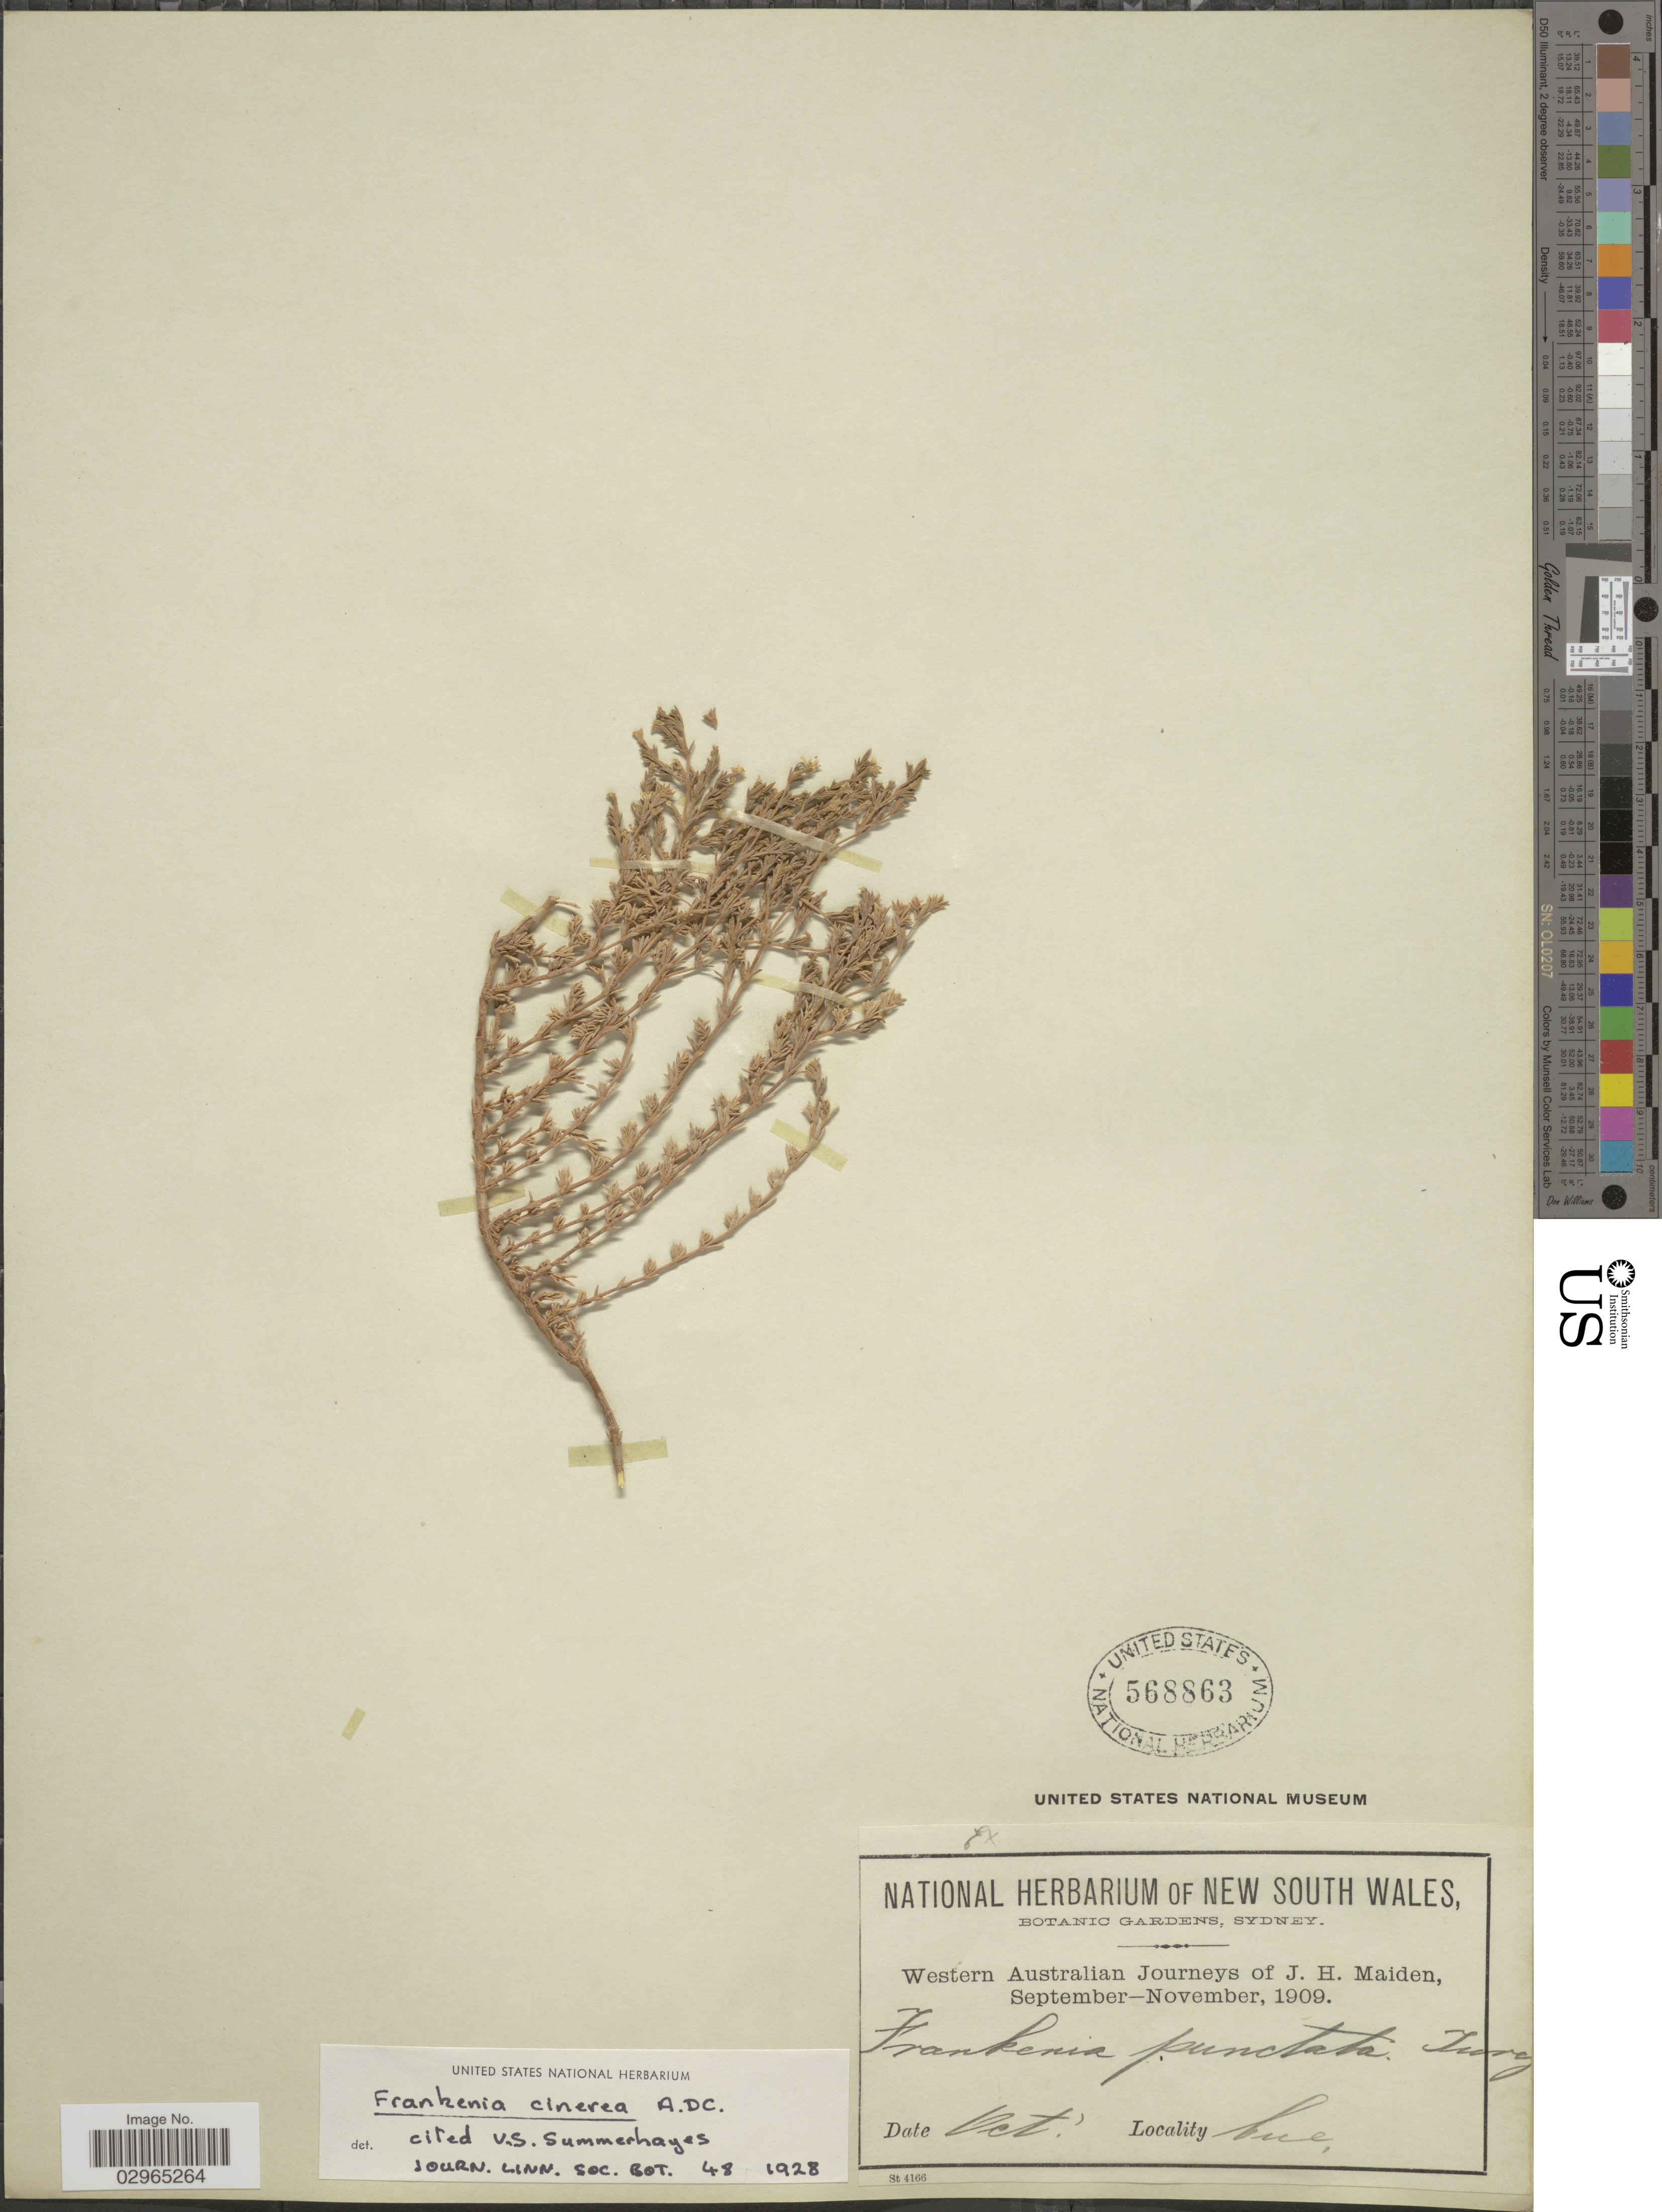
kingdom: Plantae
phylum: Tracheophyta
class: Magnoliopsida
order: Caryophyllales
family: Frankeniaceae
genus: Frankenia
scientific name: Frankenia cinerea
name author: A. DC.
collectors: J. Maiden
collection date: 1909-10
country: Australia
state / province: Western Australia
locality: Luc.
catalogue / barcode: US 568863